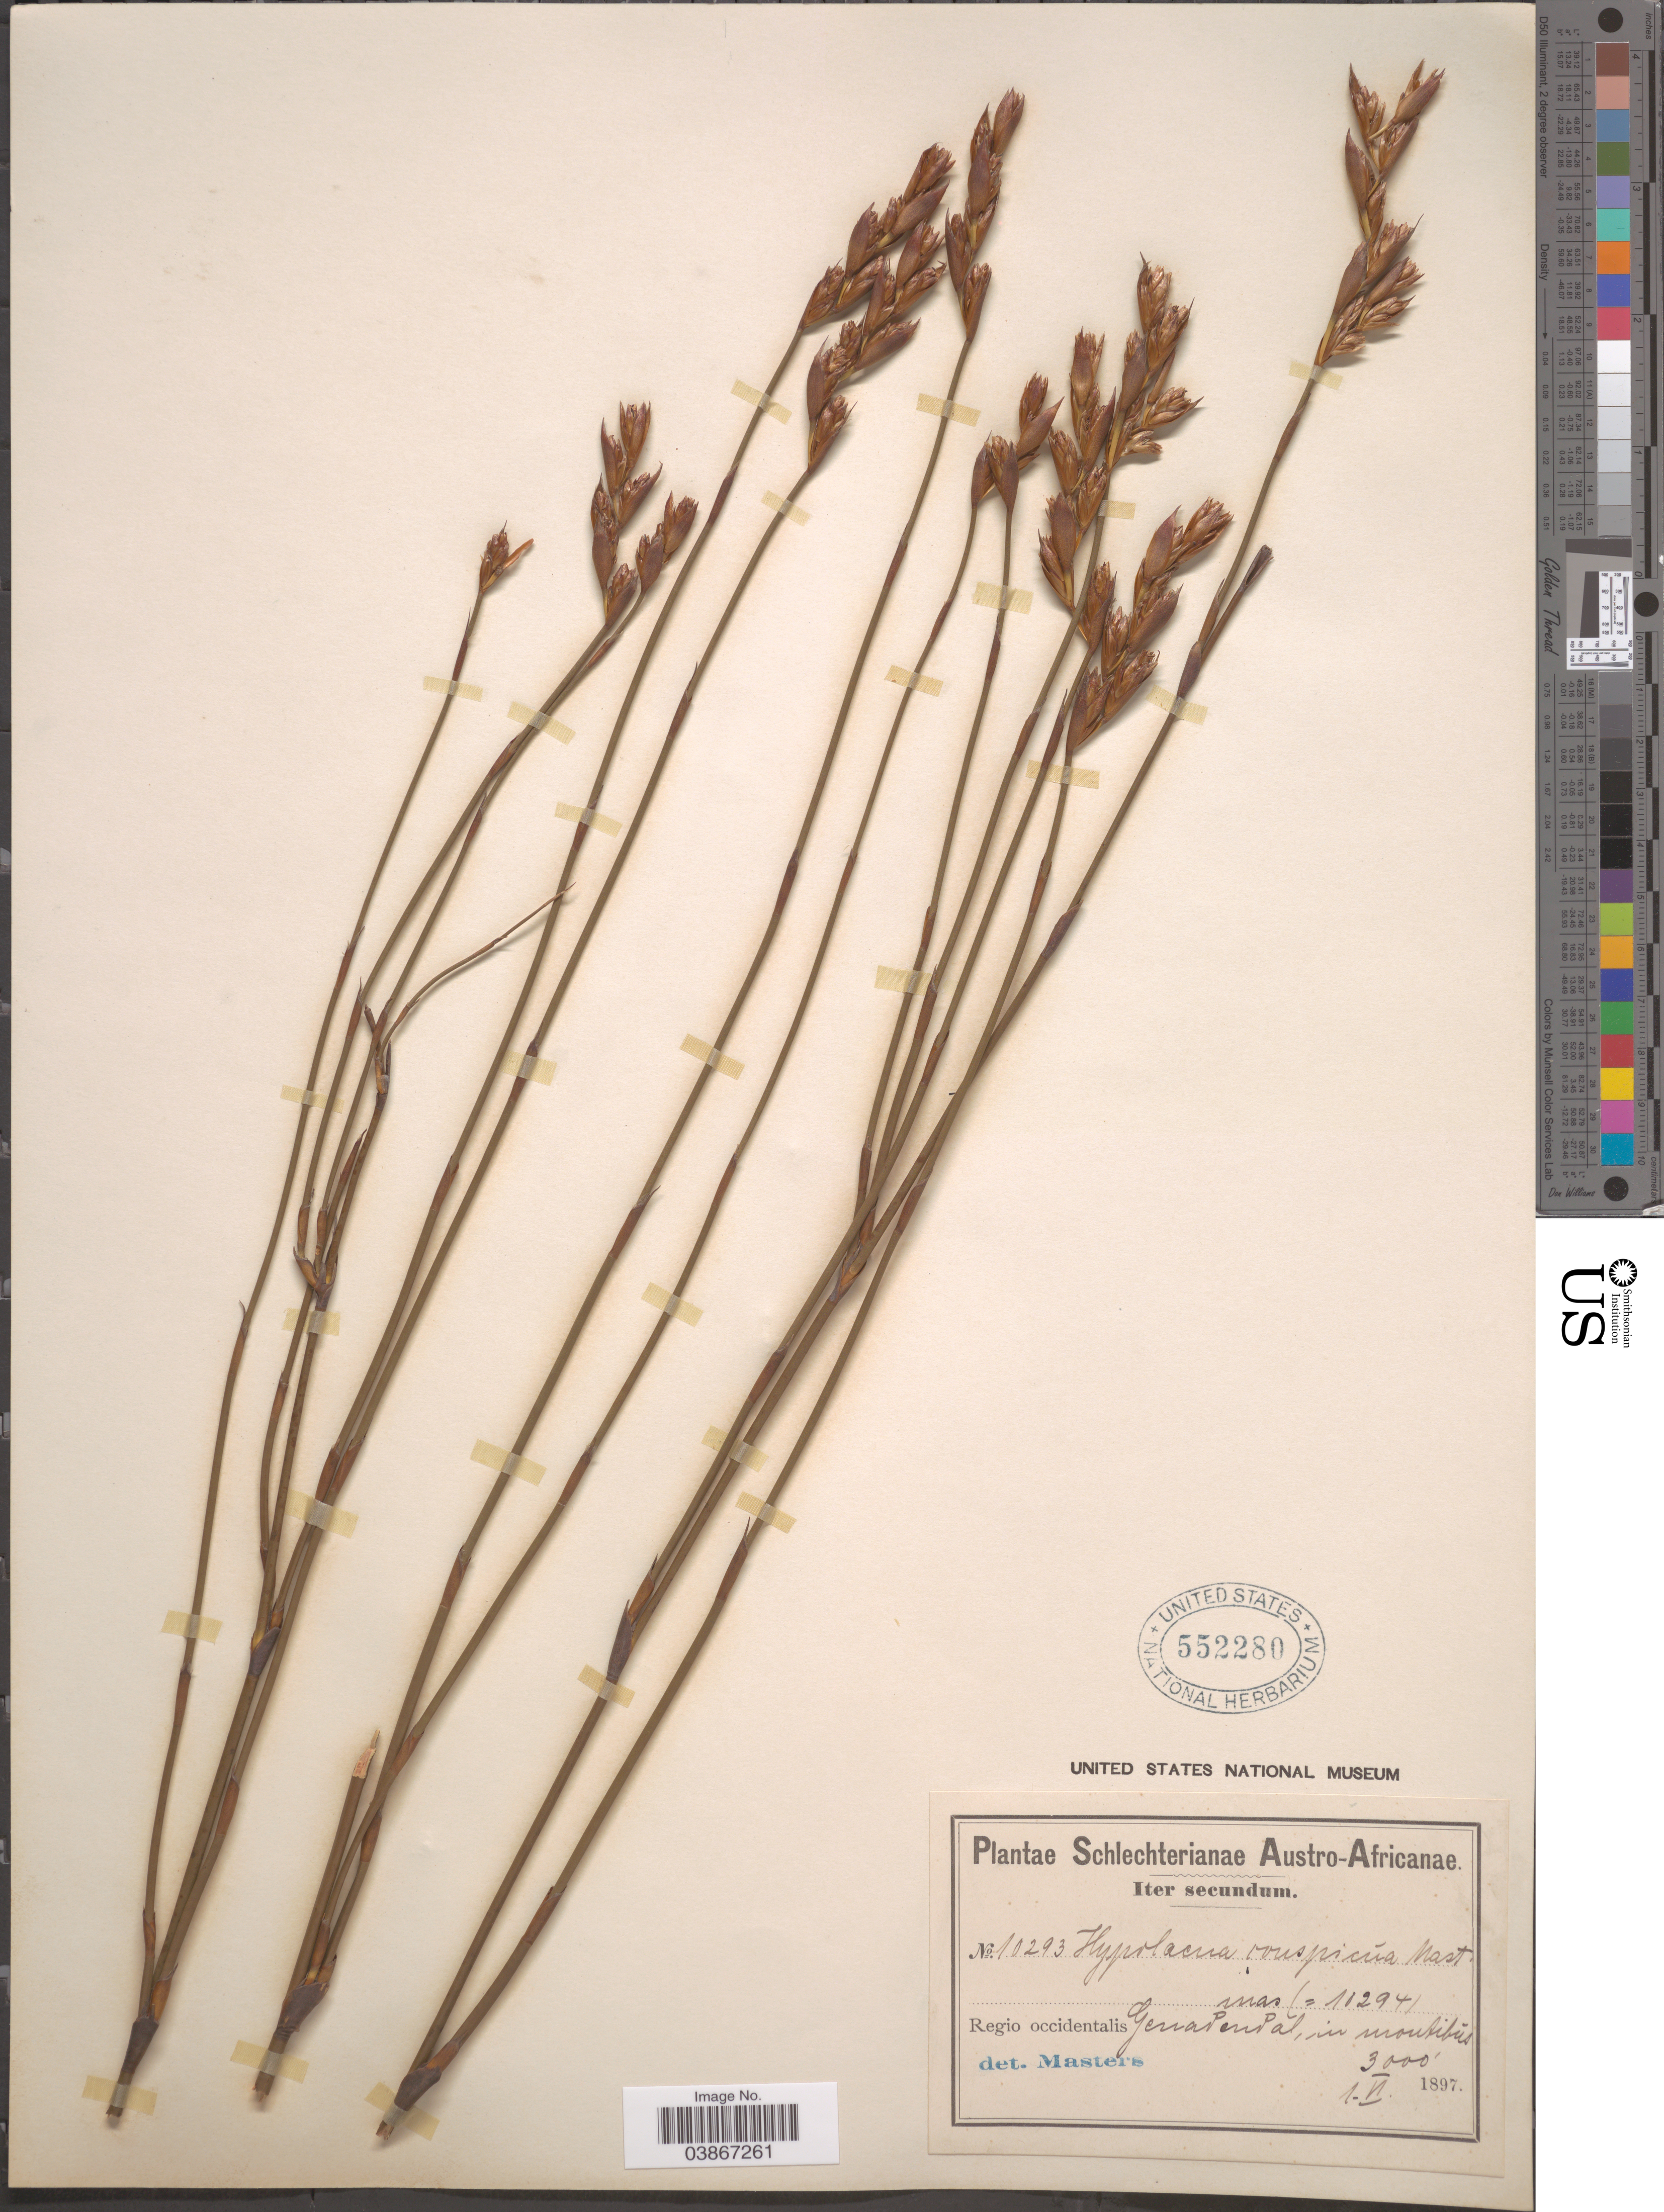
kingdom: Plantae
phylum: Tracheophyta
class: Liliopsida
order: Poales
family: Restionaceae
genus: Hypolaena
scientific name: Hypolaena conspicua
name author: Mast.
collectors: Schlechter, --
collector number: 10293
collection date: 1897-06-01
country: South Africa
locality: Austro-Africanae. Regio occidentalis: Genadendal, in montibus.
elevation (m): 914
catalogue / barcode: US 552280